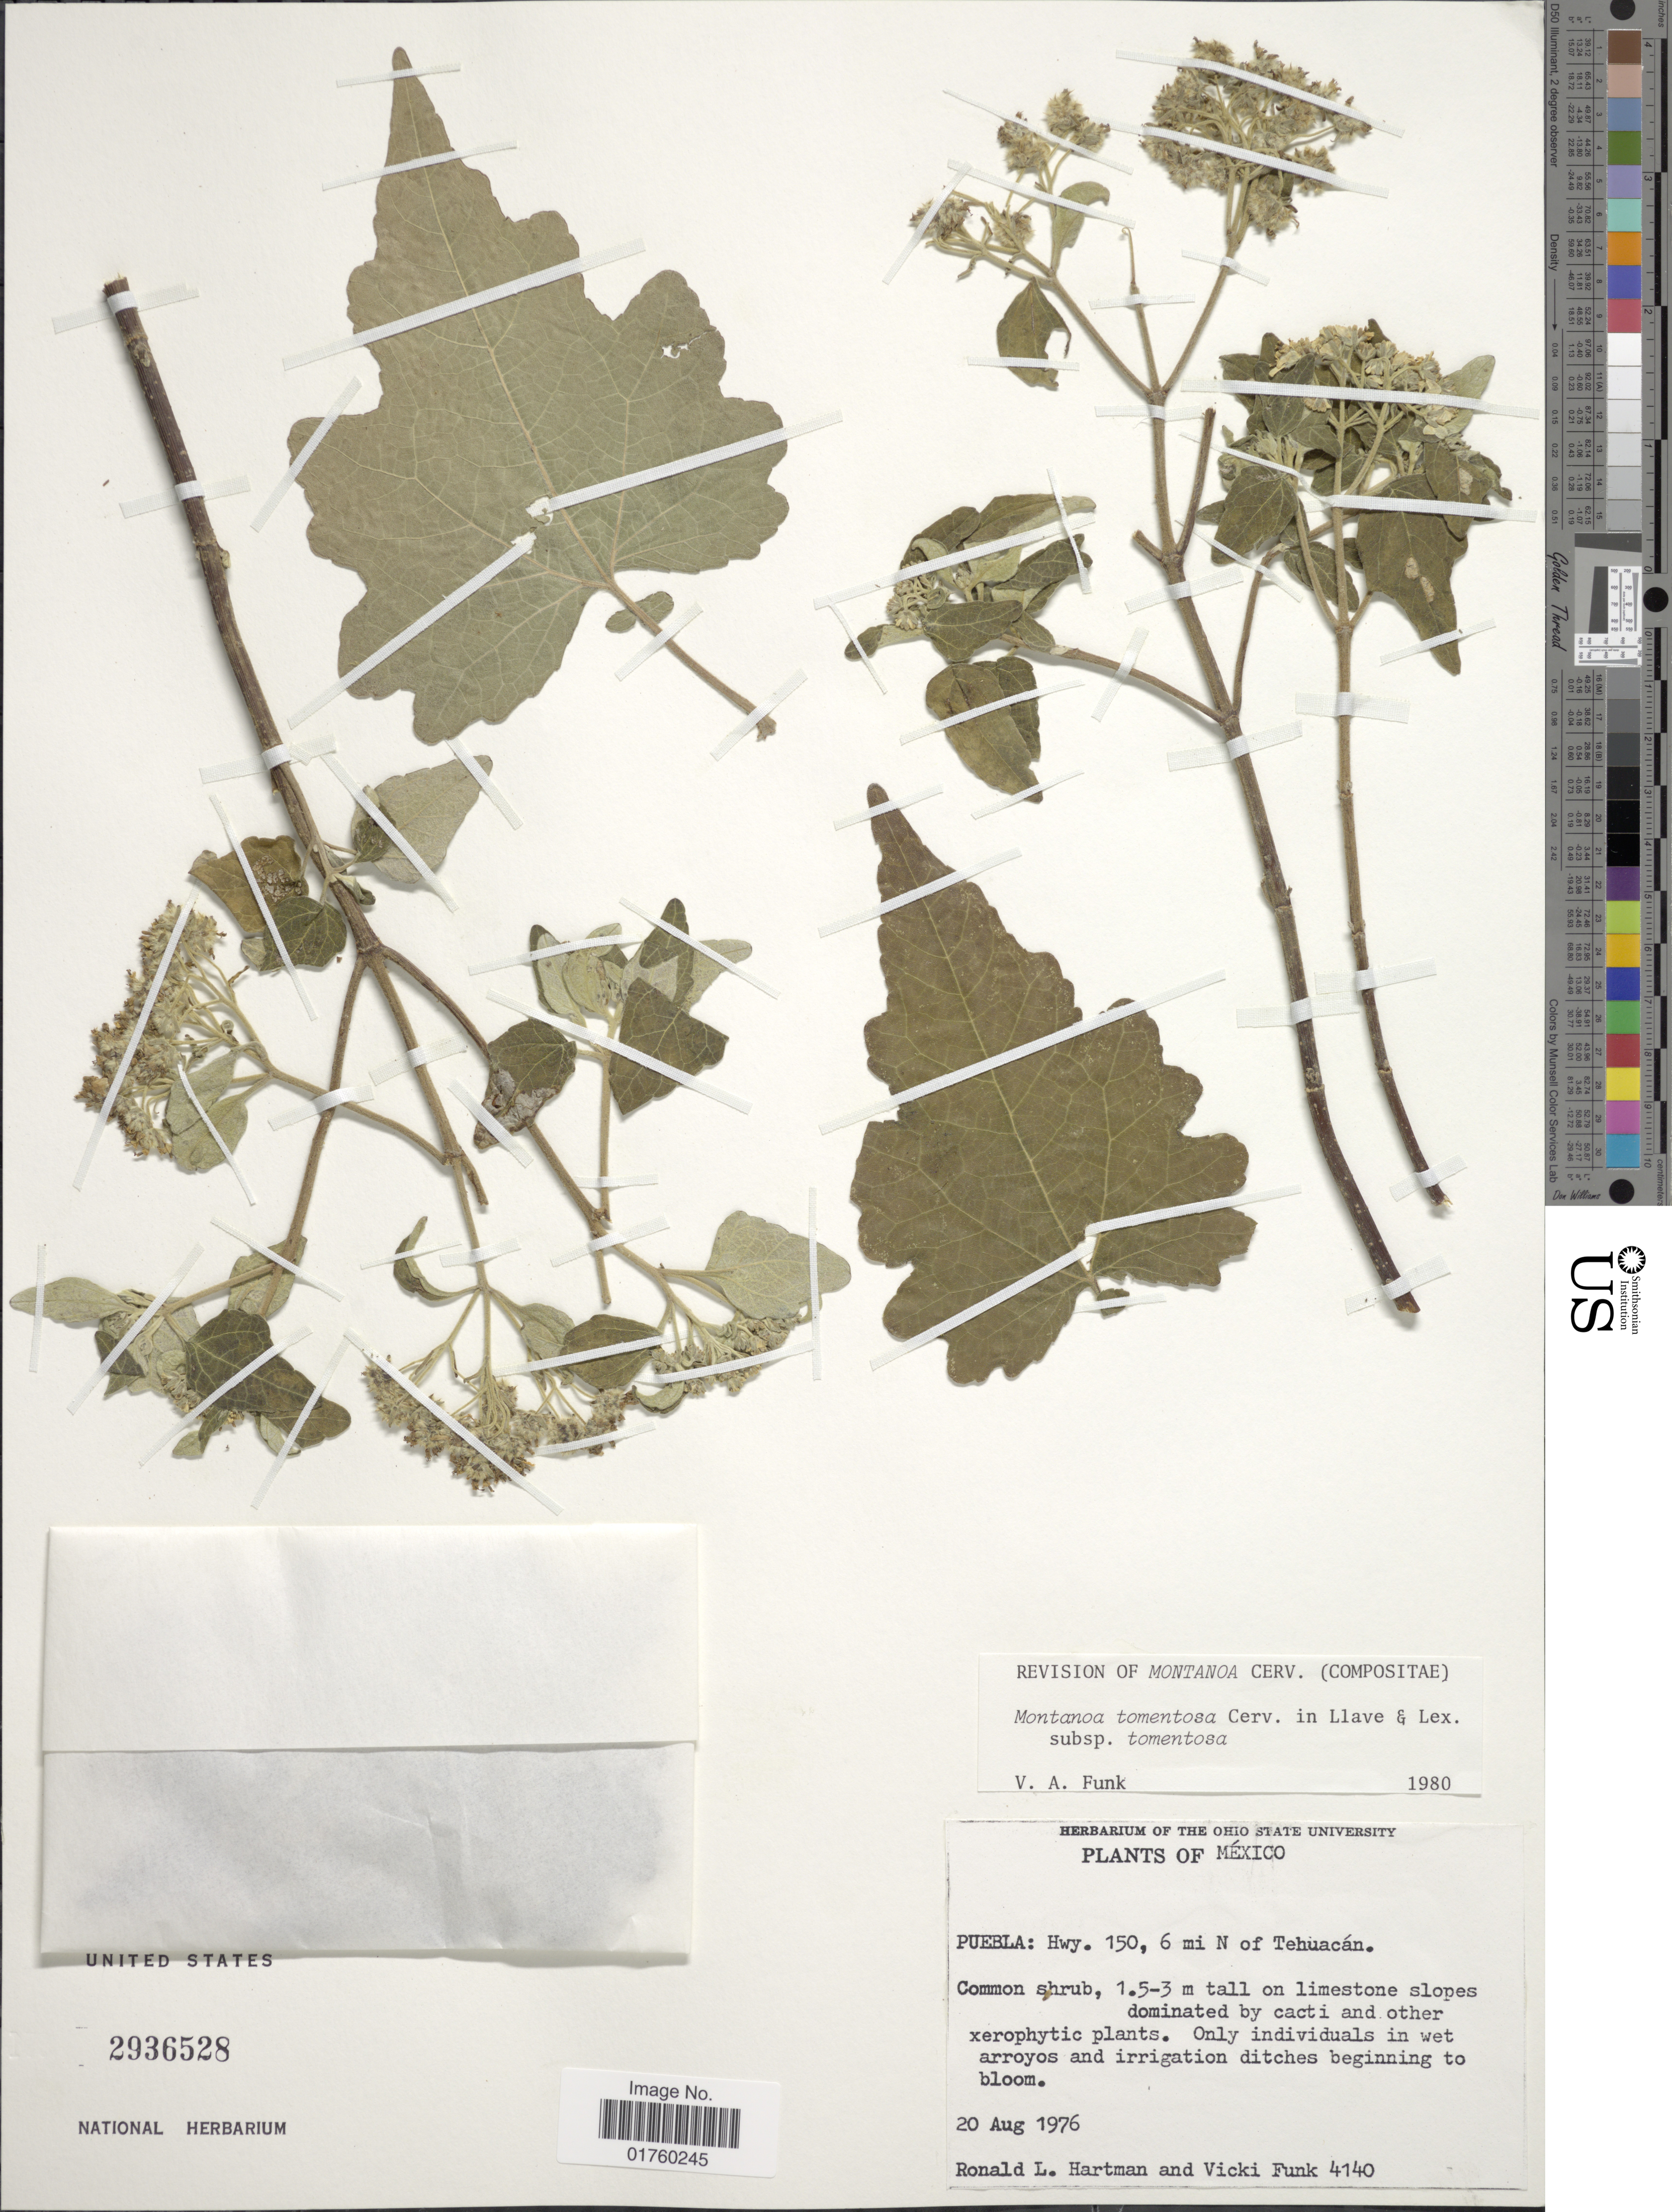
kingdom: Plantae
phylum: Tracheophyta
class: Magnoliopsida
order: Asterales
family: Asteraceae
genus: Montanoa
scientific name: Montanoa tomentosa subsp. tomentosa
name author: Cerv.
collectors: R. Hartman & V. Funk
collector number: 4140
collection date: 1976-08-20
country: Mexico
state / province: Puebla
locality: Hwy. 150, 6 mi N of Tehuacan, on limestone slopes.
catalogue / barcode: US 2936528